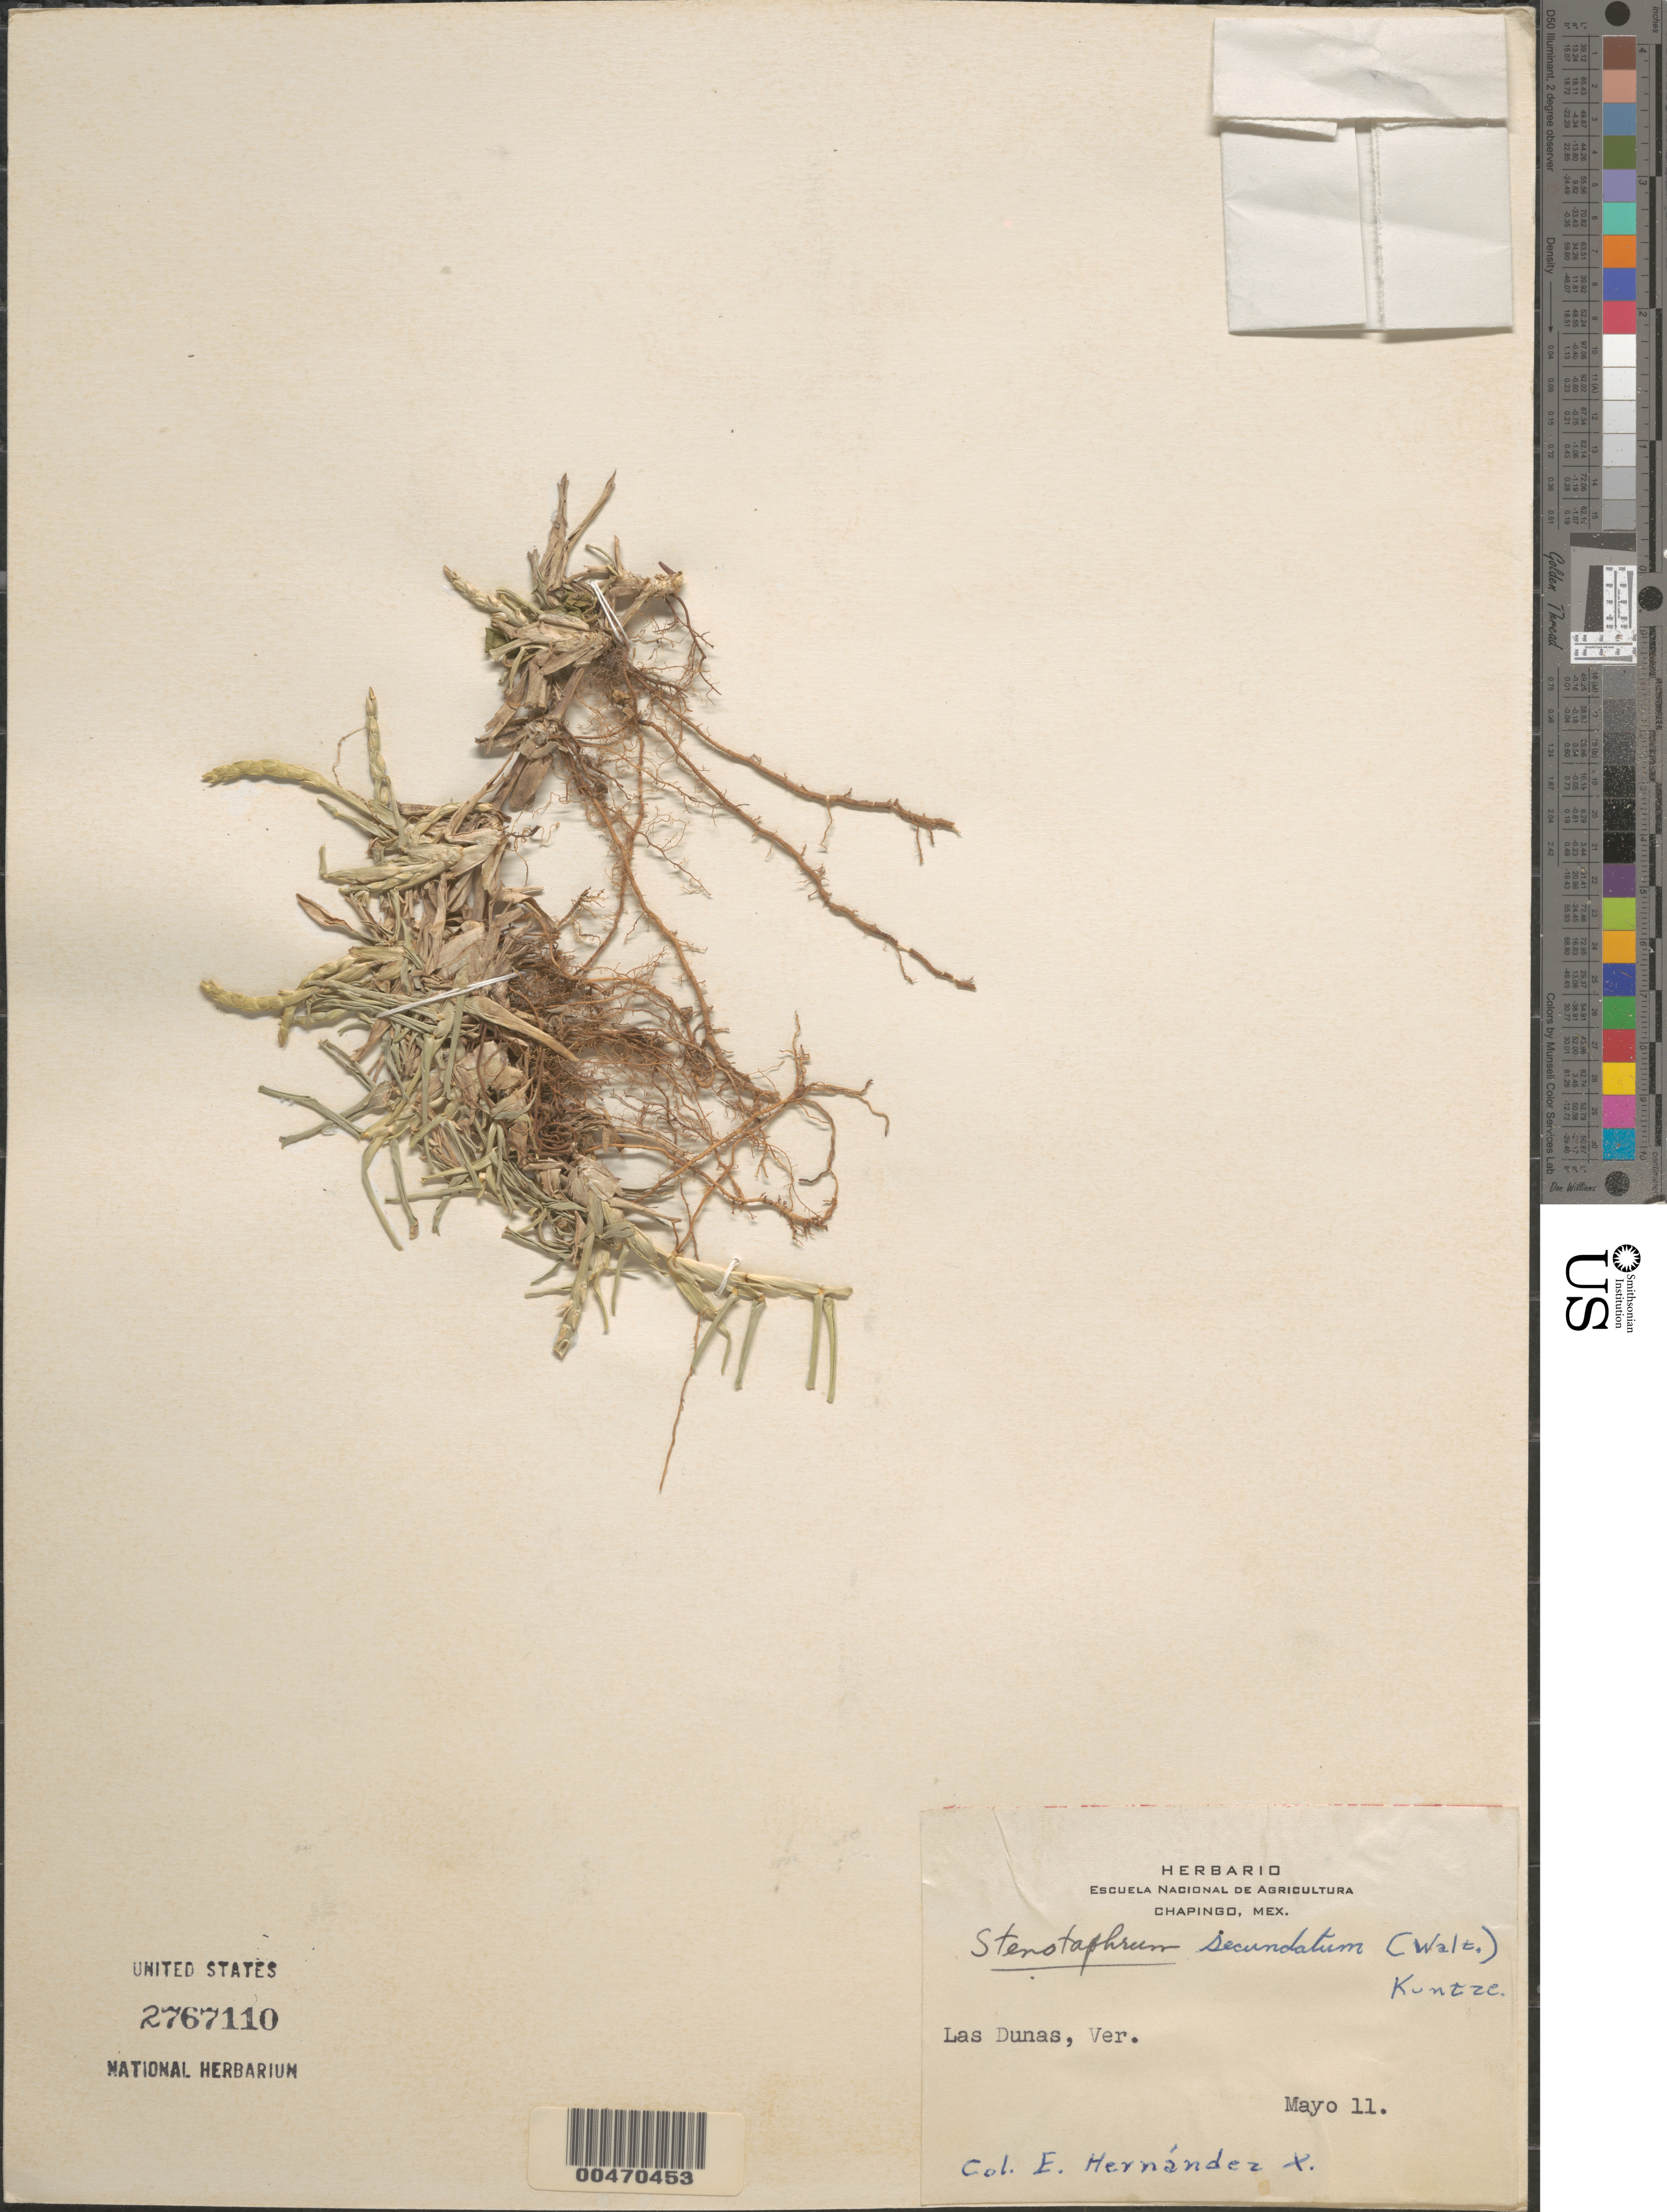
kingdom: Plantae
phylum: Tracheophyta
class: Liliopsida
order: Poales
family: Poaceae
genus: Stenotaphrum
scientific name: Stenotaphrum secundatum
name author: (Walter) Kuntze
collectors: E. I. Hernández-X.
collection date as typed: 11 May 19--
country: Mexico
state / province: Veracruz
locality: Las Dunas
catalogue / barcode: US 2767110